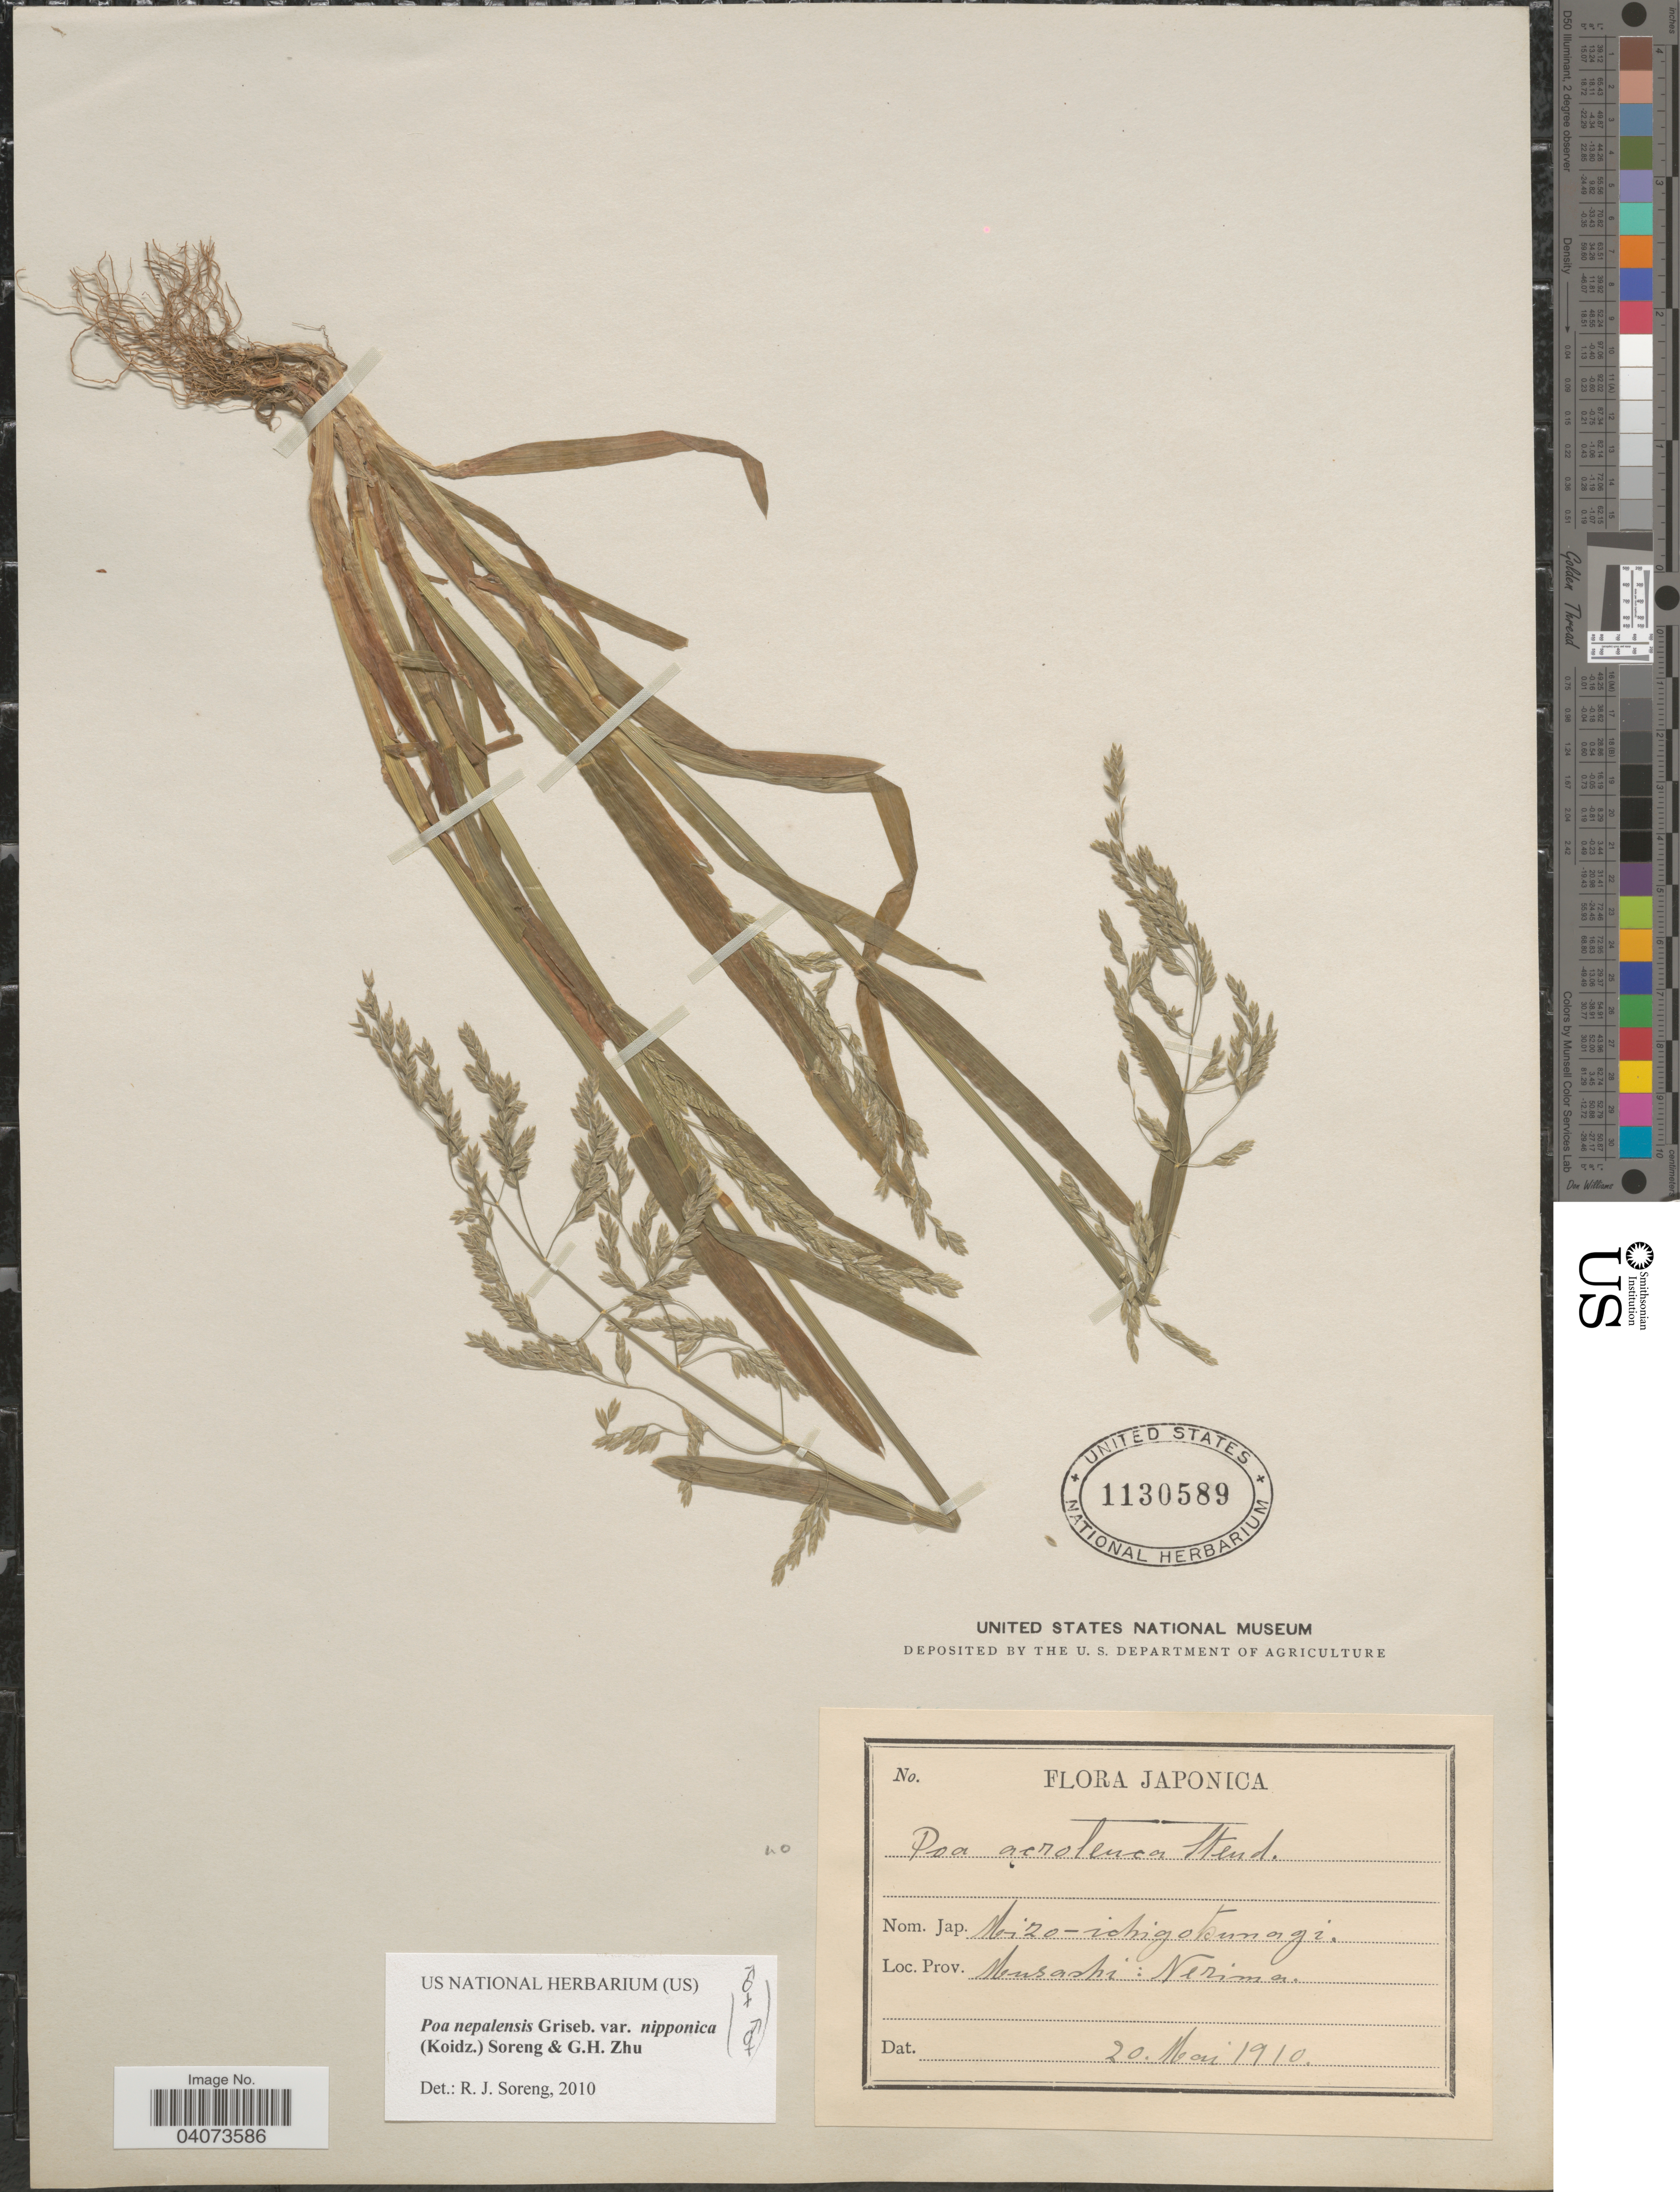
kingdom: Plantae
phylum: Tracheophyta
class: Liliopsida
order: Poales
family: Poaceae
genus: Poa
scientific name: Poa nepalensis var. nipponica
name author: (Koidz.) Soreng & G.H. Zhu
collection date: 1910-05-20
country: Japan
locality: Japonica. Prov. Musashi: Nerima.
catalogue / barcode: US 1130589